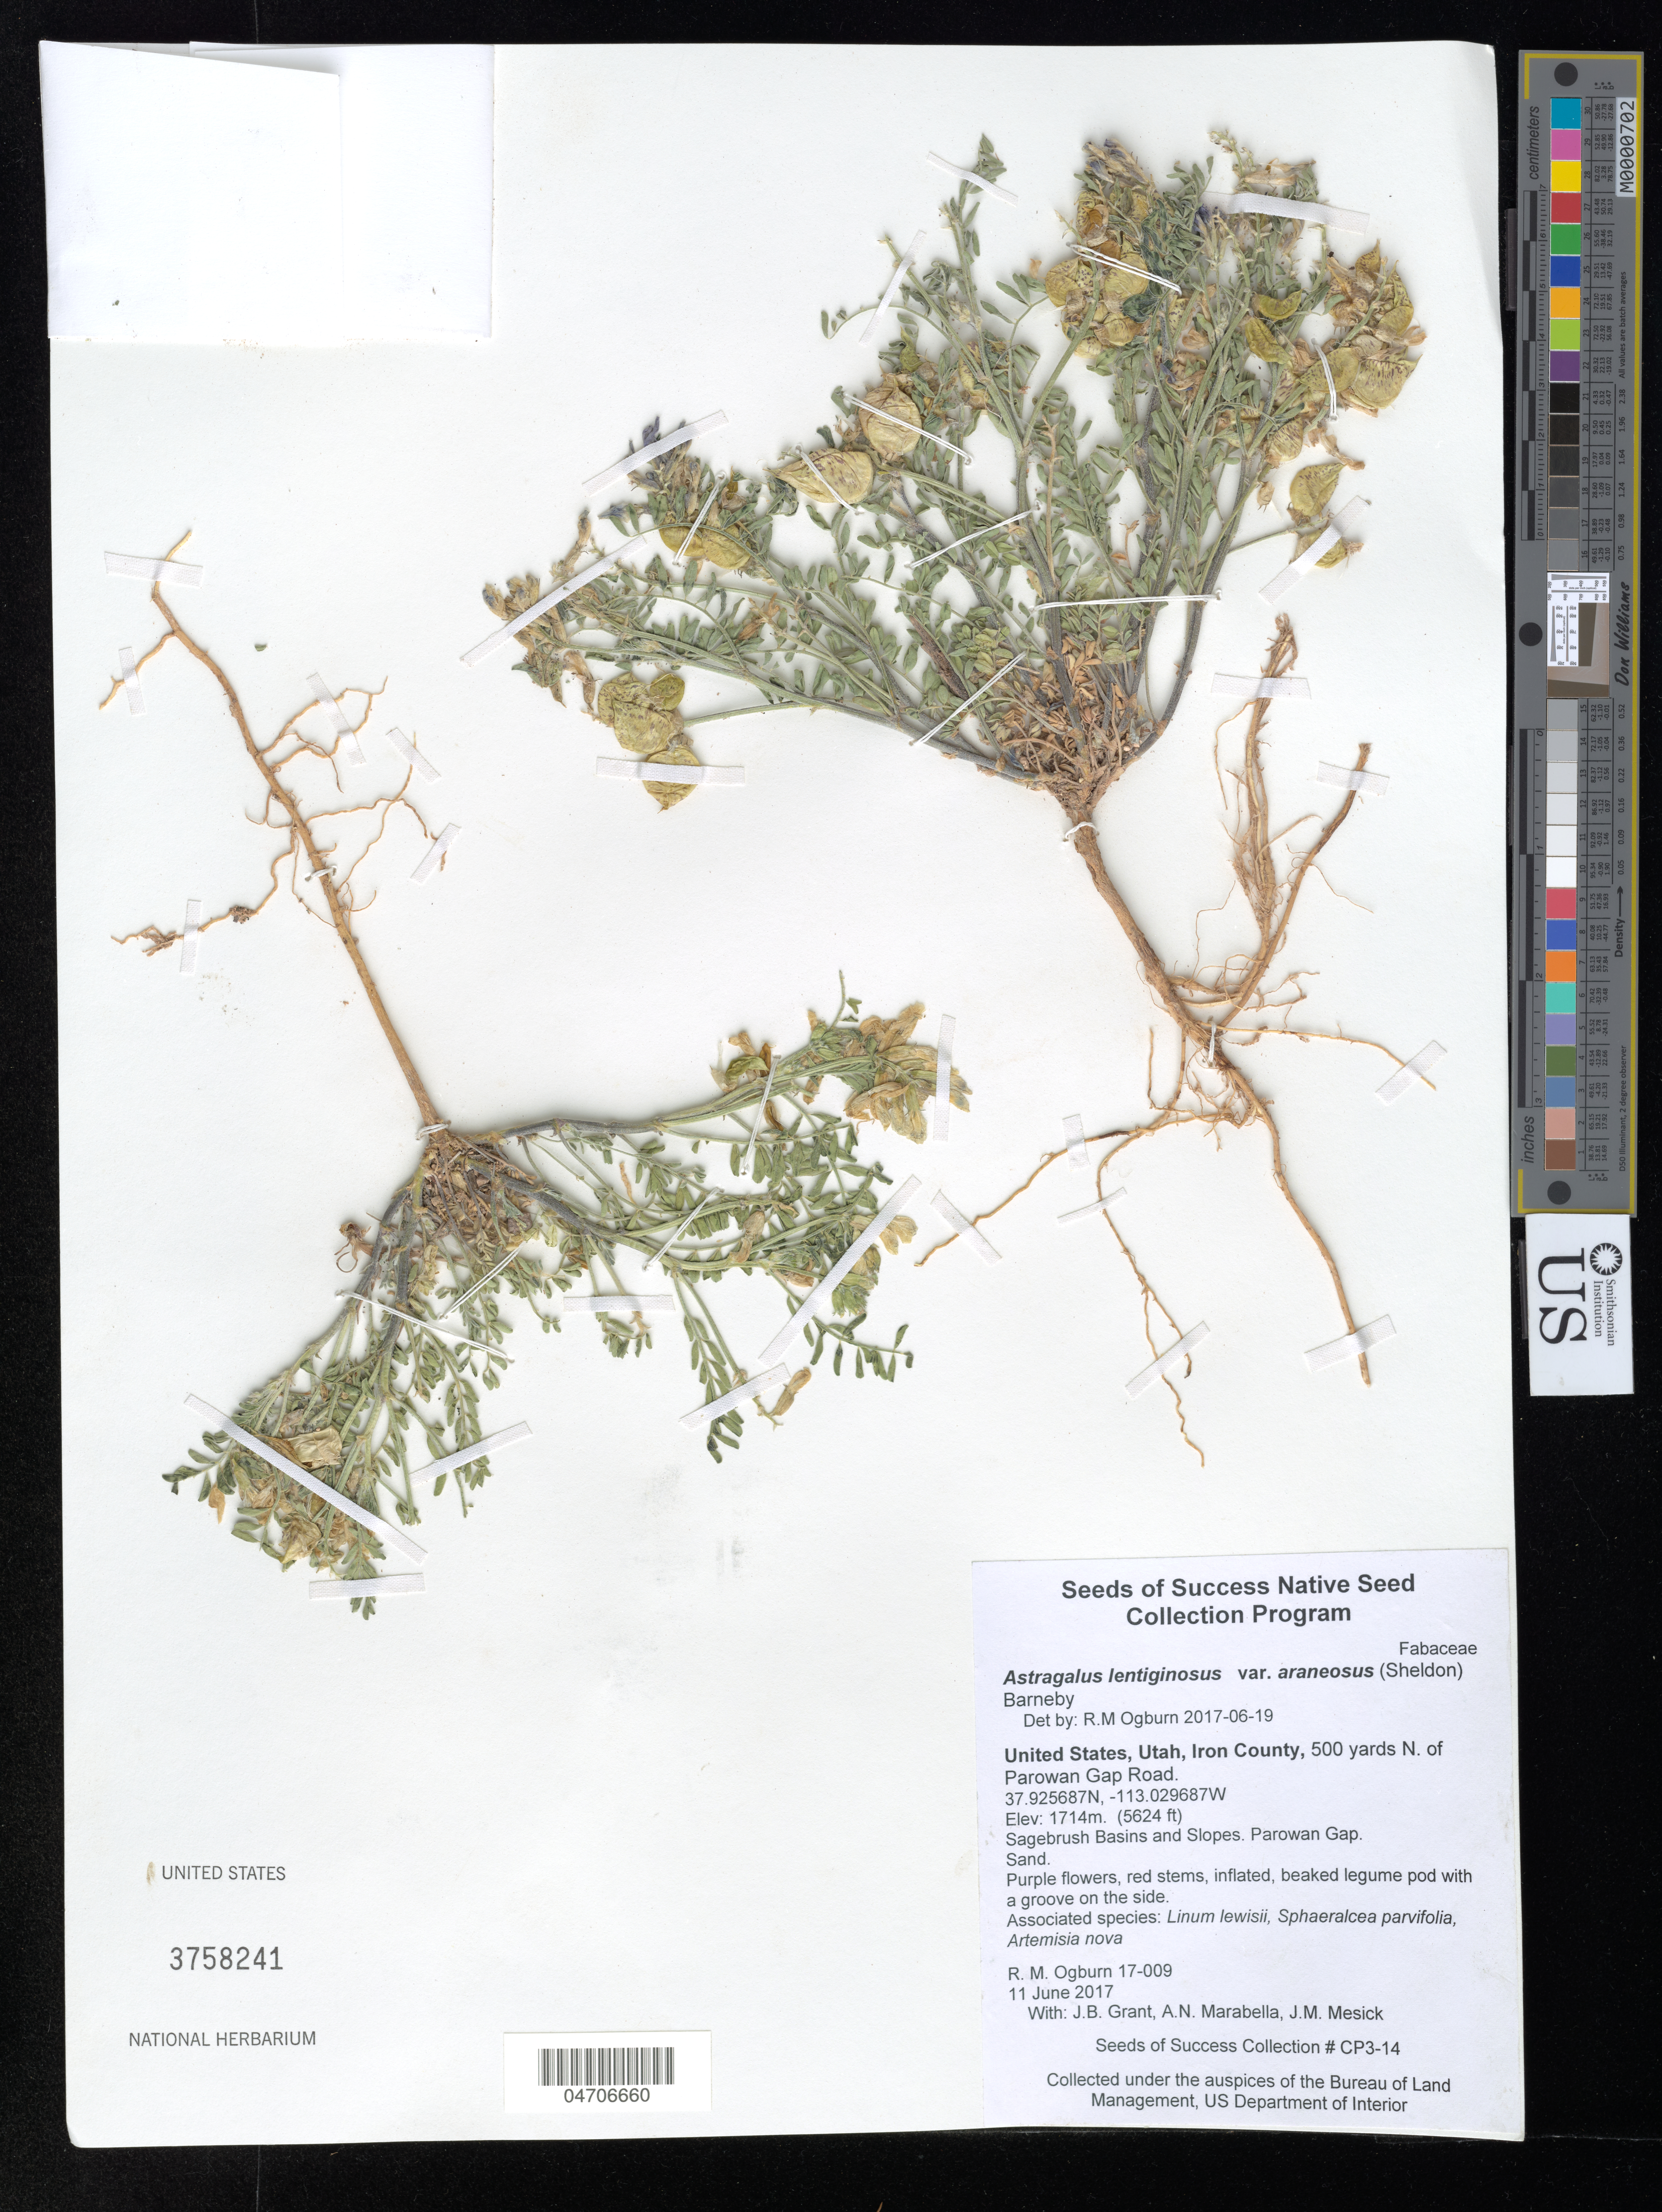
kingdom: Plantae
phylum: Tracheophyta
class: Magnoliopsida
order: Fabales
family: Fabaceae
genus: Astragalus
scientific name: Astragalus lentiginosus var. araneosus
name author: (E. Sheld.) Barneby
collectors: R. Ogburn, J. Grant, A. Marabella & J. Mesick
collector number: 17-009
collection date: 2017-06-11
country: United States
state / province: Utah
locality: Iron County, 500 yards N. of Parowan Gap Road. Sagebrush Basins and Slopes. Parowan Gap.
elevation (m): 1714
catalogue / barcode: US 3758241